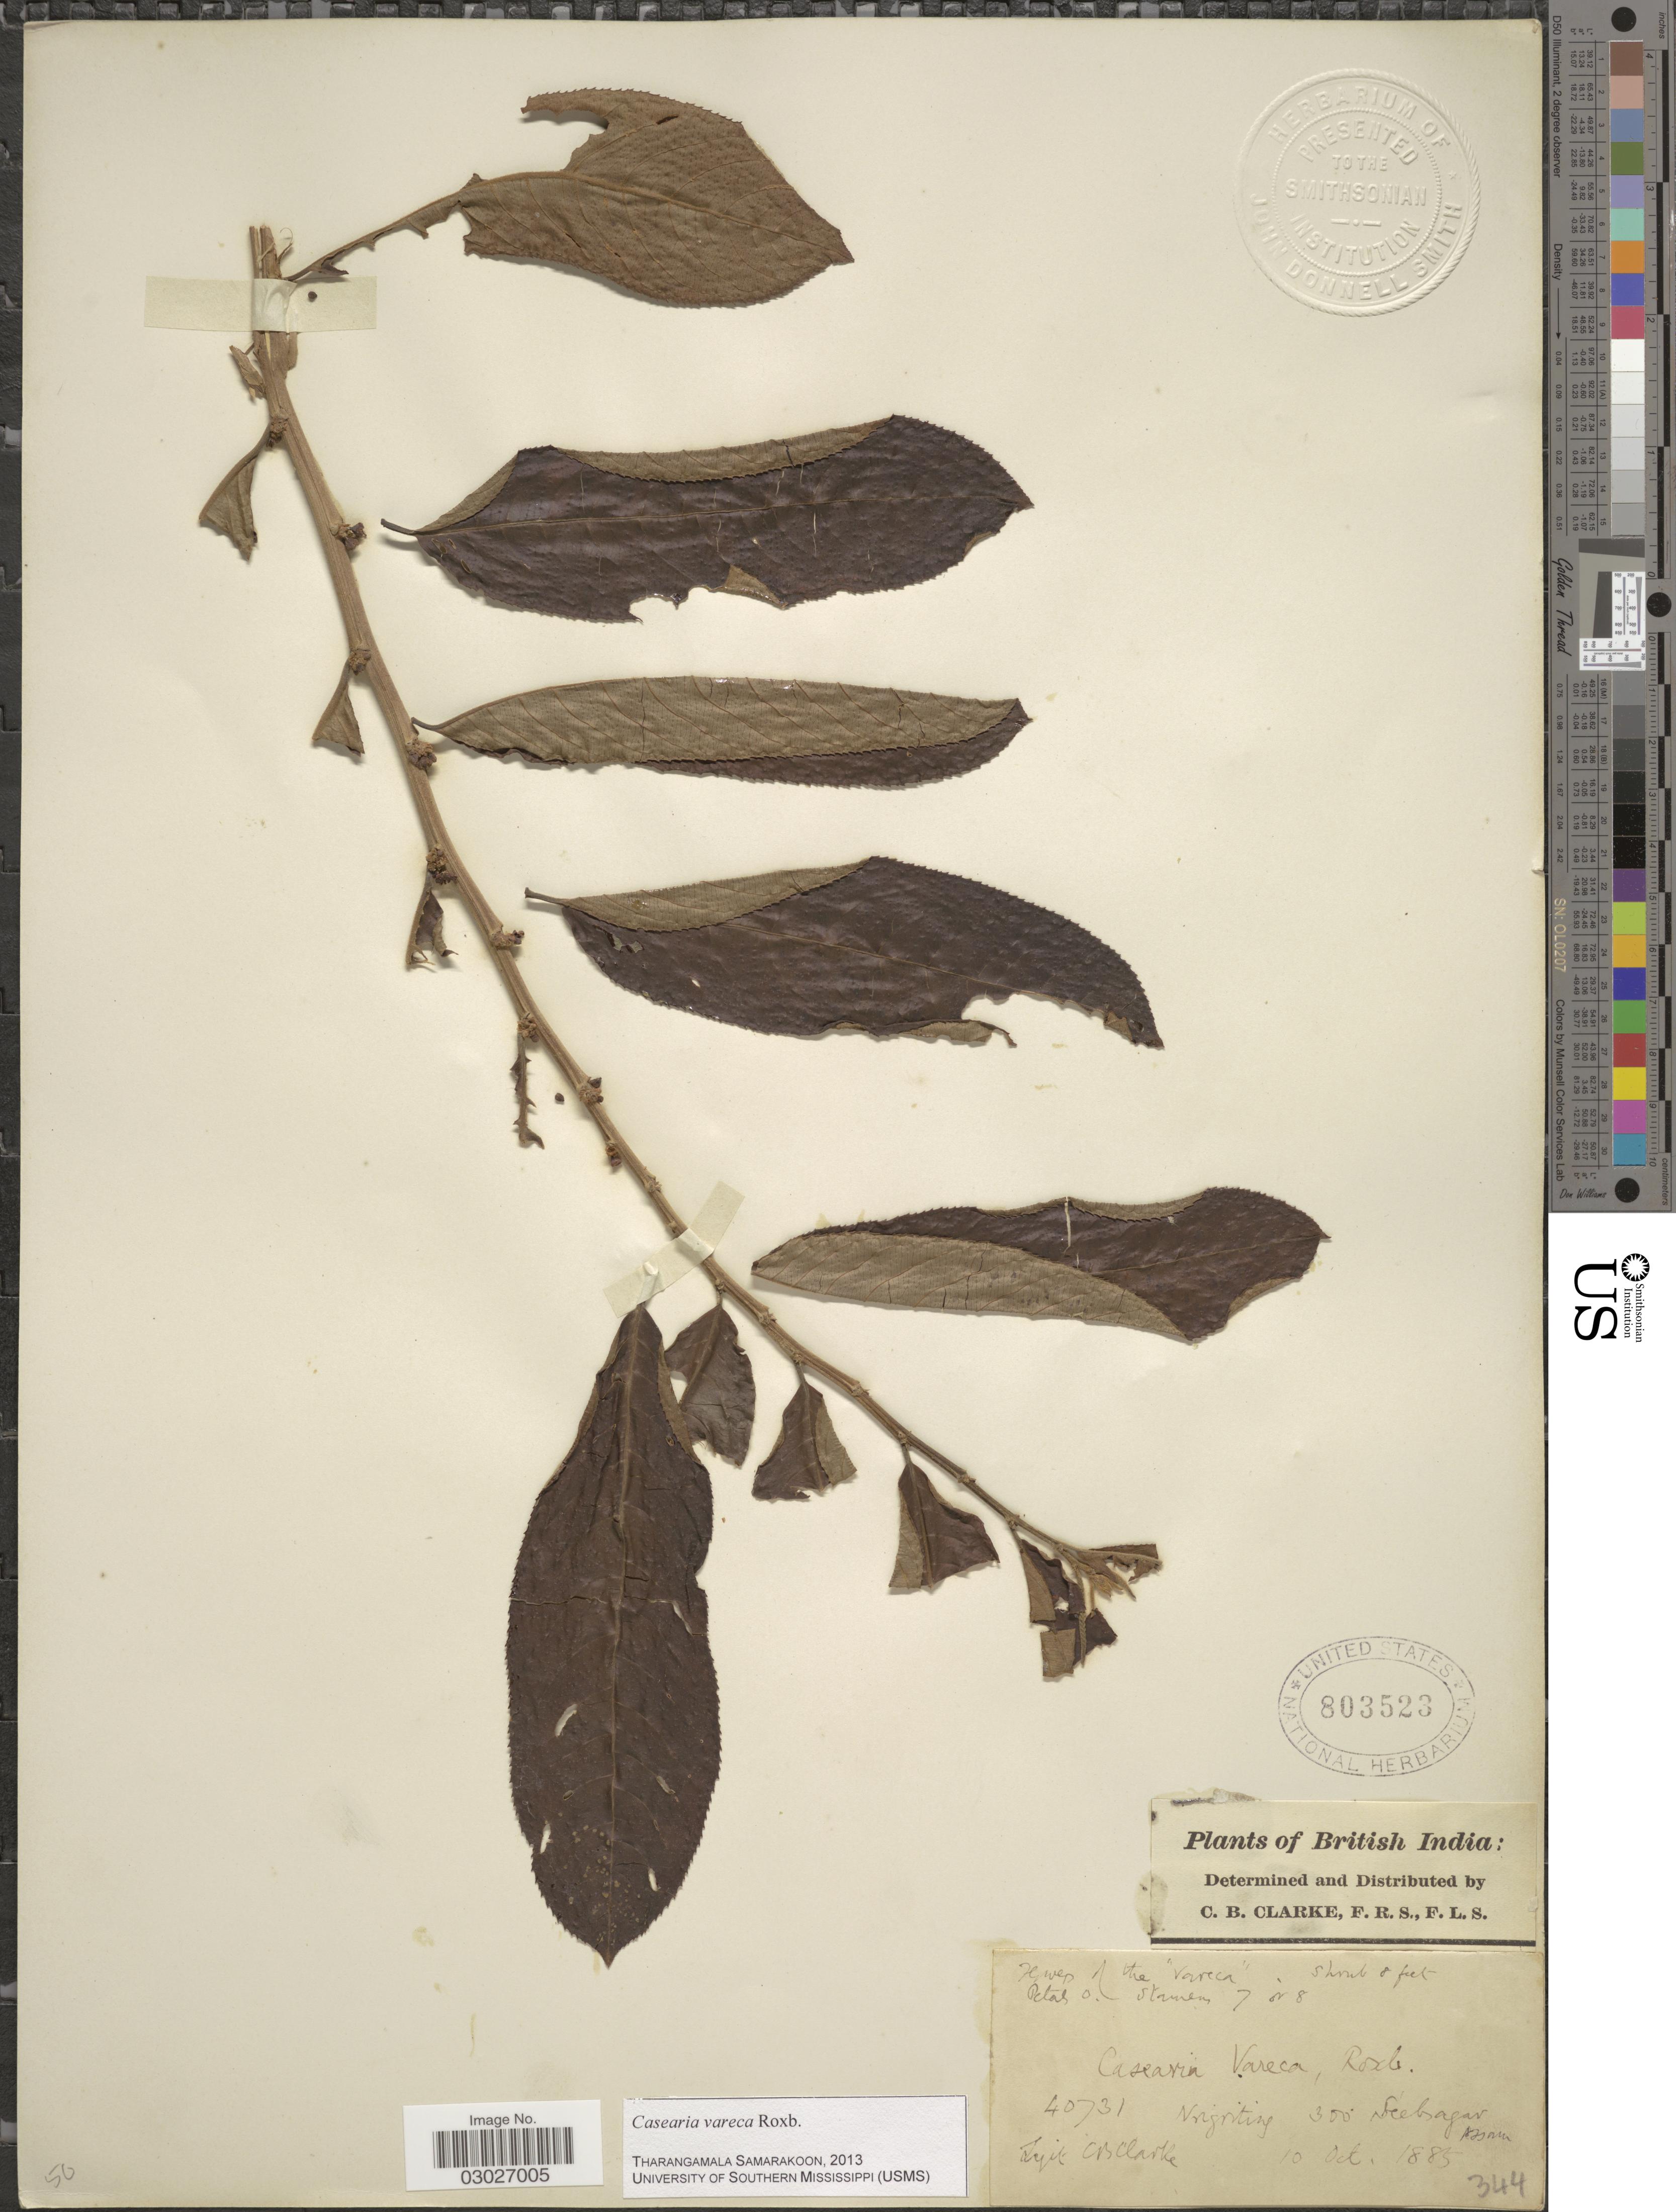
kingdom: Plantae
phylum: Tracheophyta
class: Magnoliopsida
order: Malpighiales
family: Salicaceae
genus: Casearia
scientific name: Casearia vareca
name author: Roxb.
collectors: C. B. Clarke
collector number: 40731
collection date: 1885-10-10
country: India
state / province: Assam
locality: Nrigriting [interpreted]. Seebsagar.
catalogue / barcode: US 803523